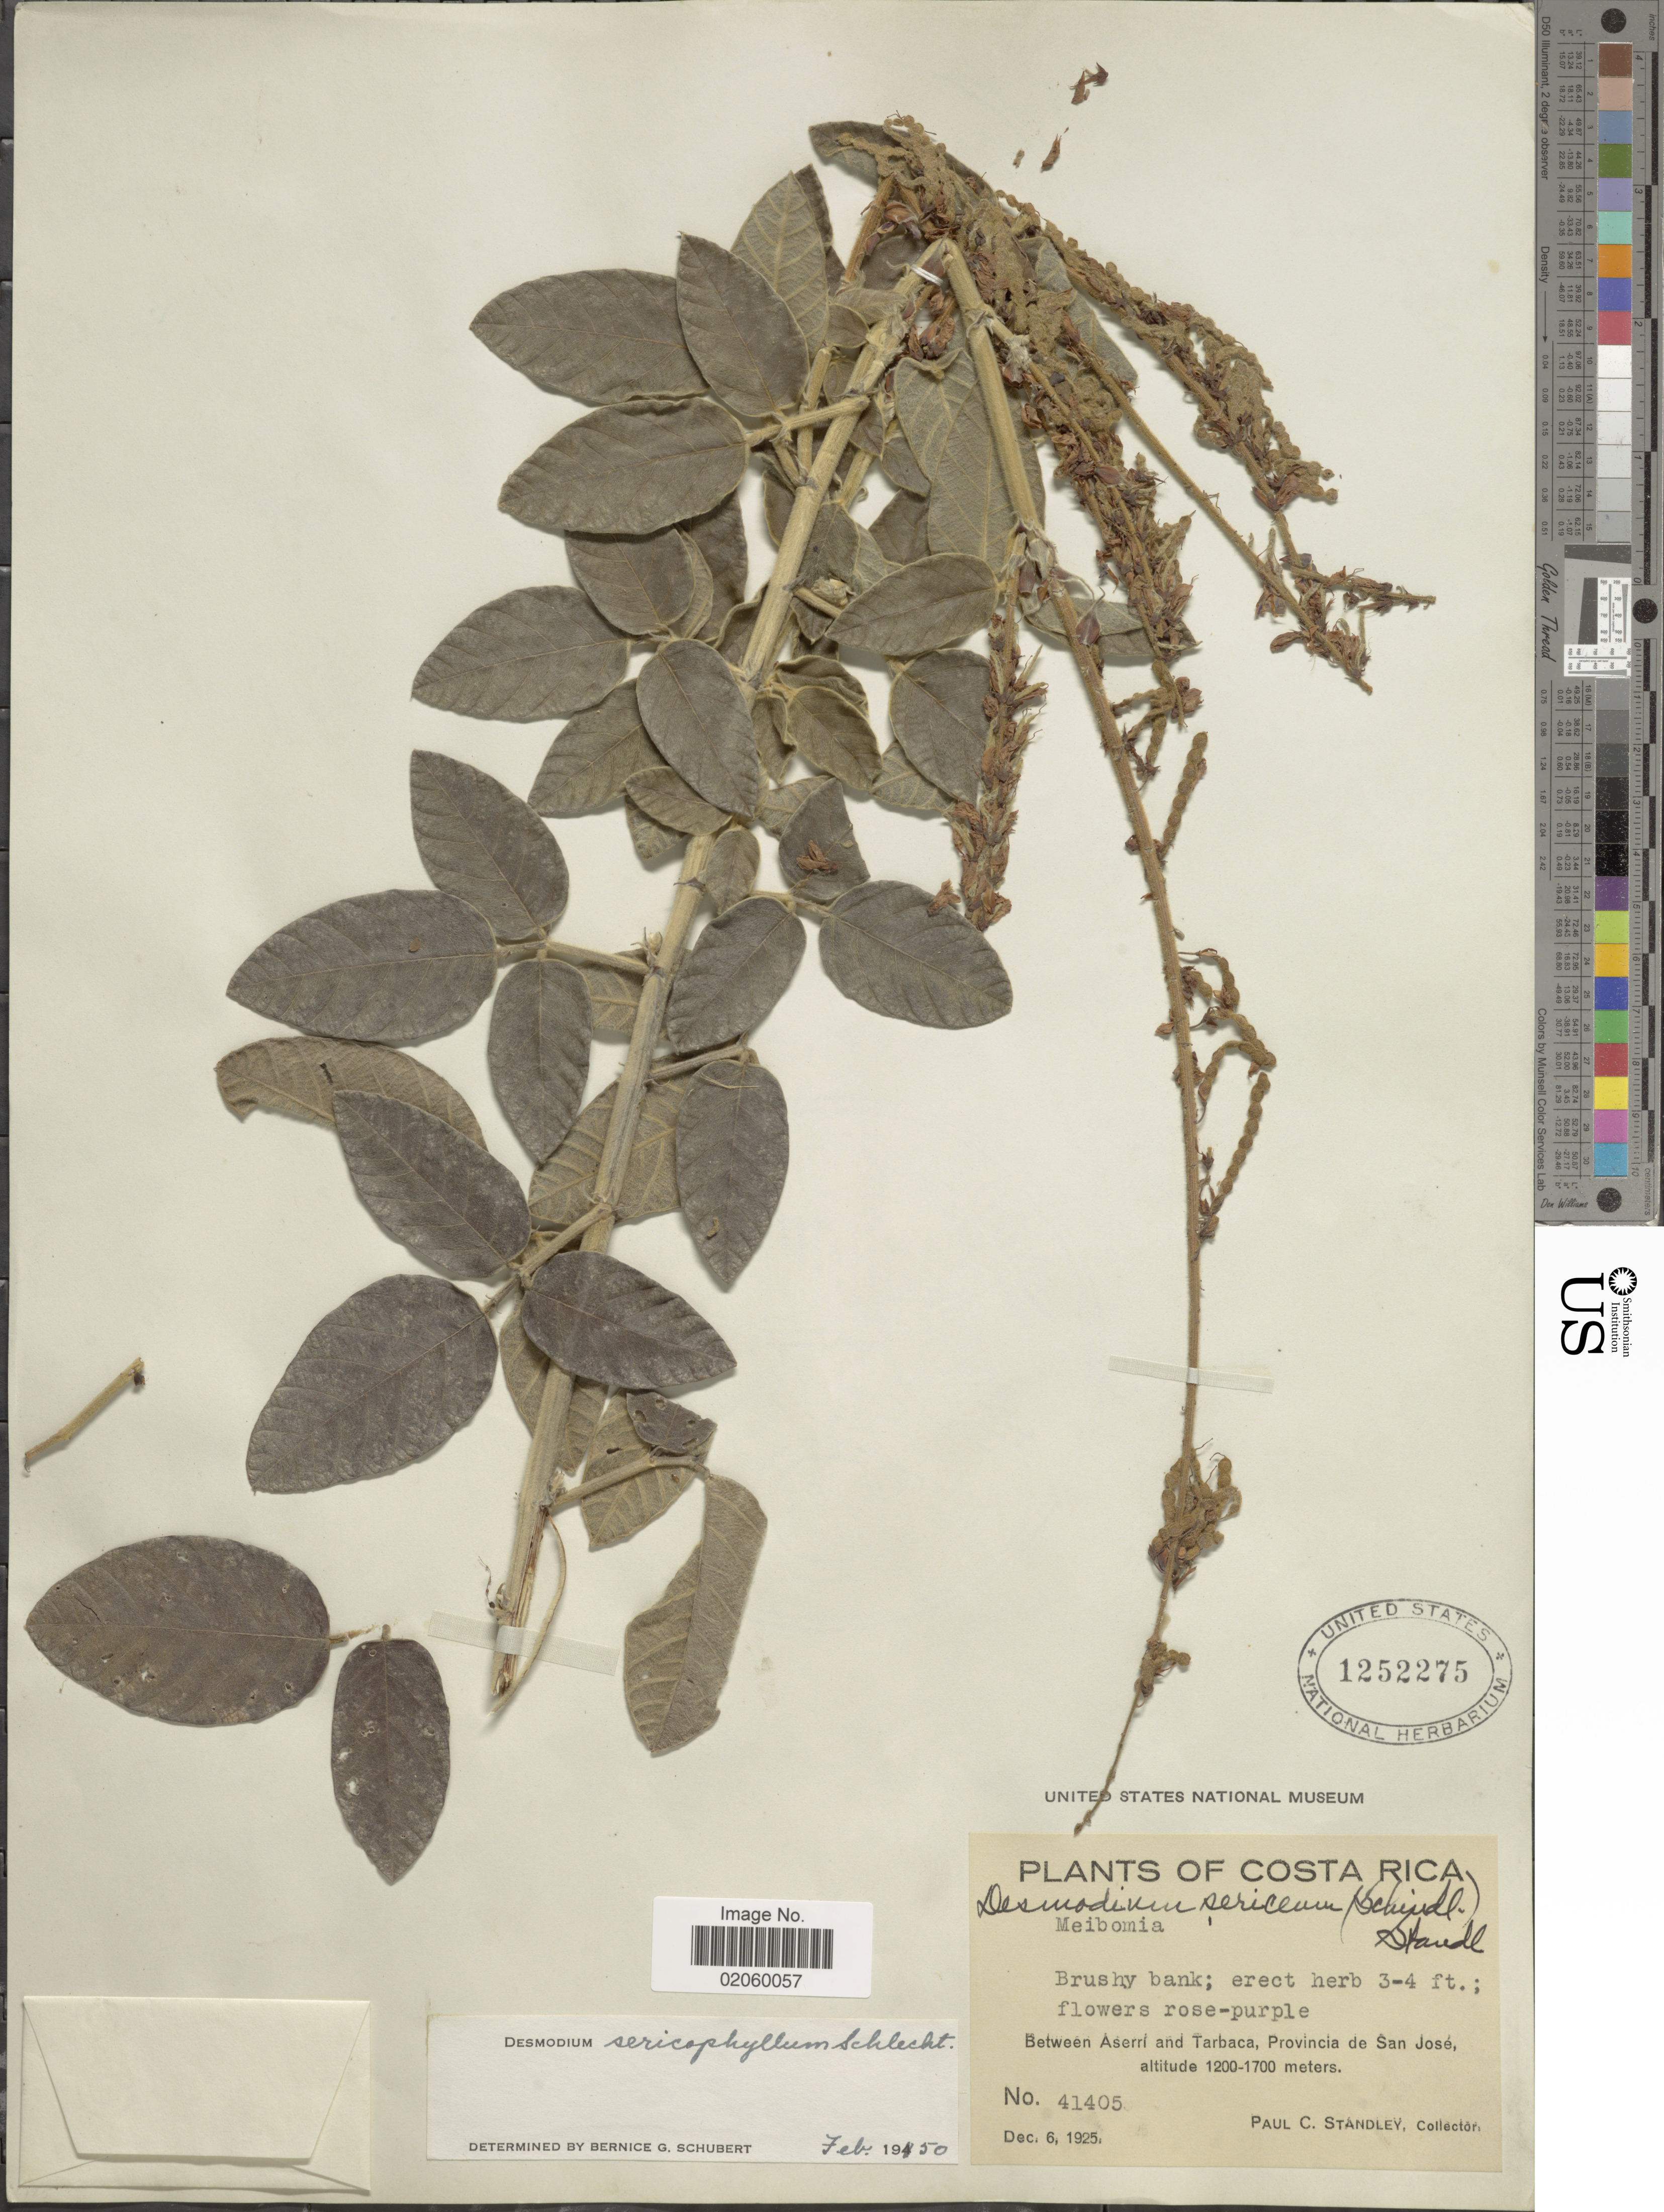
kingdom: Plantae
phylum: Tracheophyta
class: Magnoliopsida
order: Fabales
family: Fabaceae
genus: Desmodium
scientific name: Desmodium sericophyllum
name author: Schltdl.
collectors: P. C. Standley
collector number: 41405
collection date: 1925-12-06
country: Costa Rica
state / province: San José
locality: Between Aerri and Tarbaca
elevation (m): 1200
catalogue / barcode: US 1252275